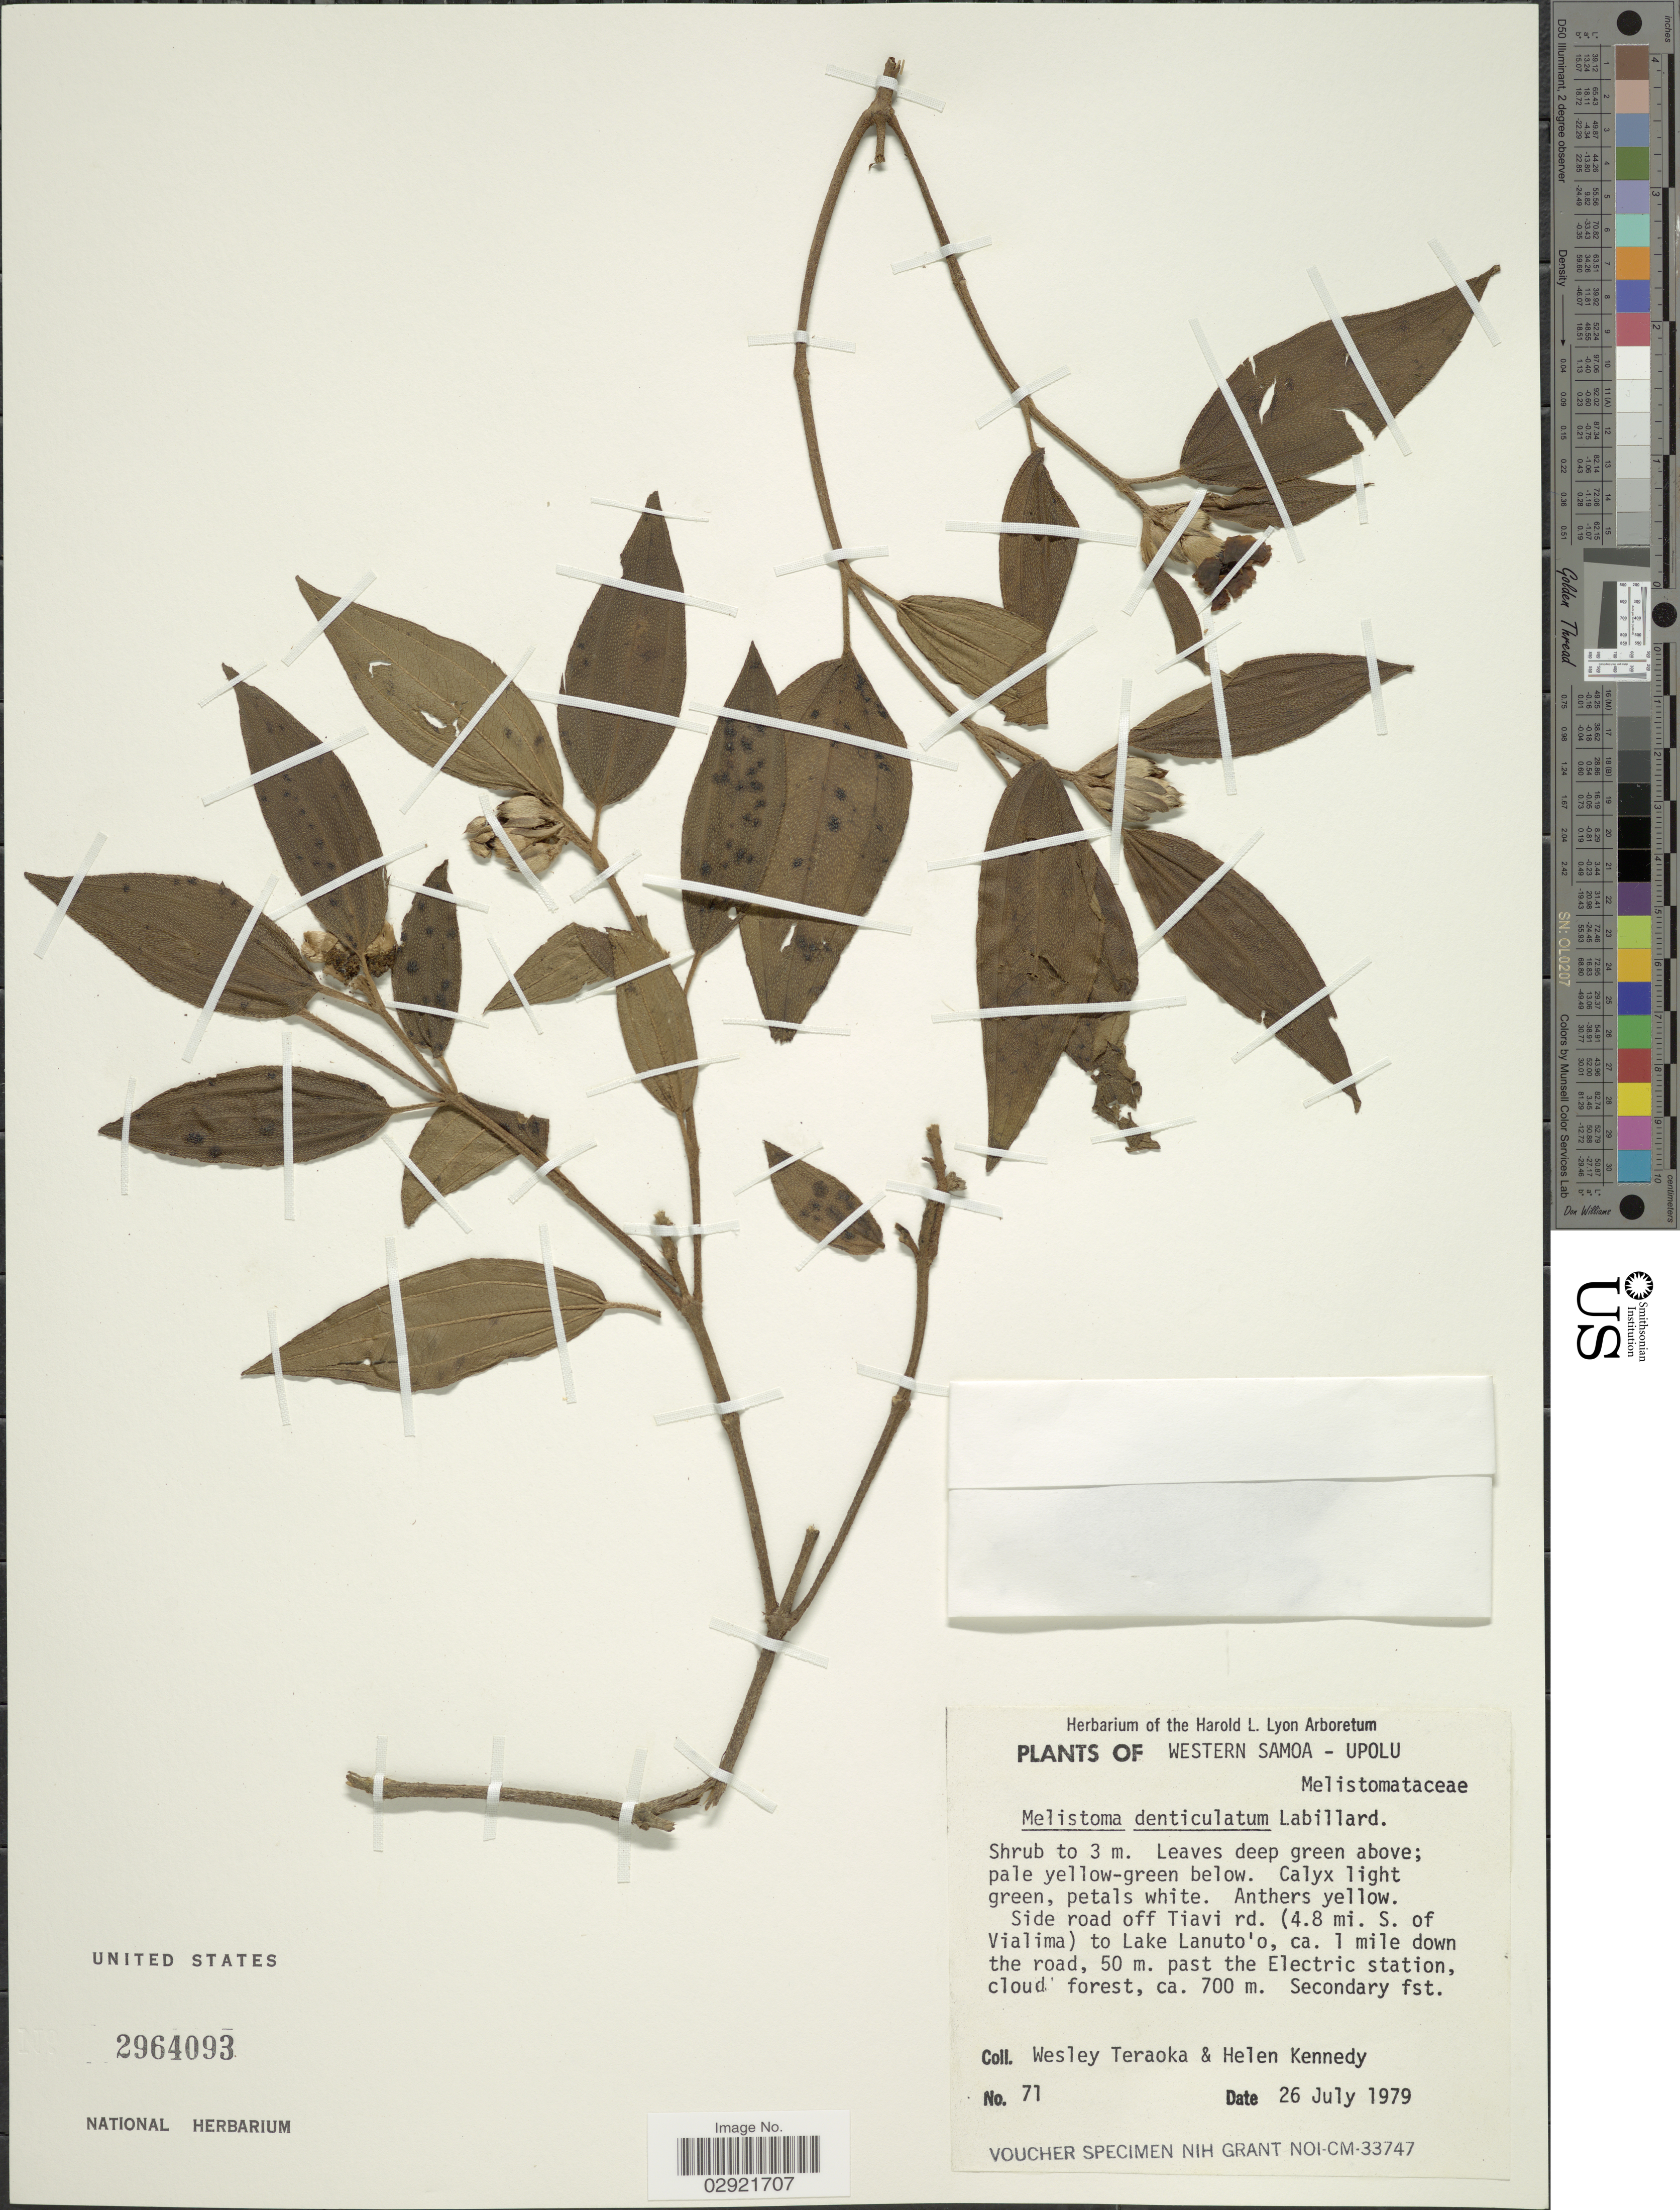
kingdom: Plantae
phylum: Tracheophyta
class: Magnoliopsida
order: Myrtales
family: Melastomataceae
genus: Melastoma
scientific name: Melastoma malabathricum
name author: L.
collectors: W. Teraoka & H. Kennedy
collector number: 71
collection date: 1979-07-26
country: Samoa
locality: Upolu. Side road off Tiavi rd. (4.8 mi. S. of Vialima) to Lake Lanuto'o, ca. 1 mile down the road, 50 m. past the Electric station.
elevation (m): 700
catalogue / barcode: US 2964093